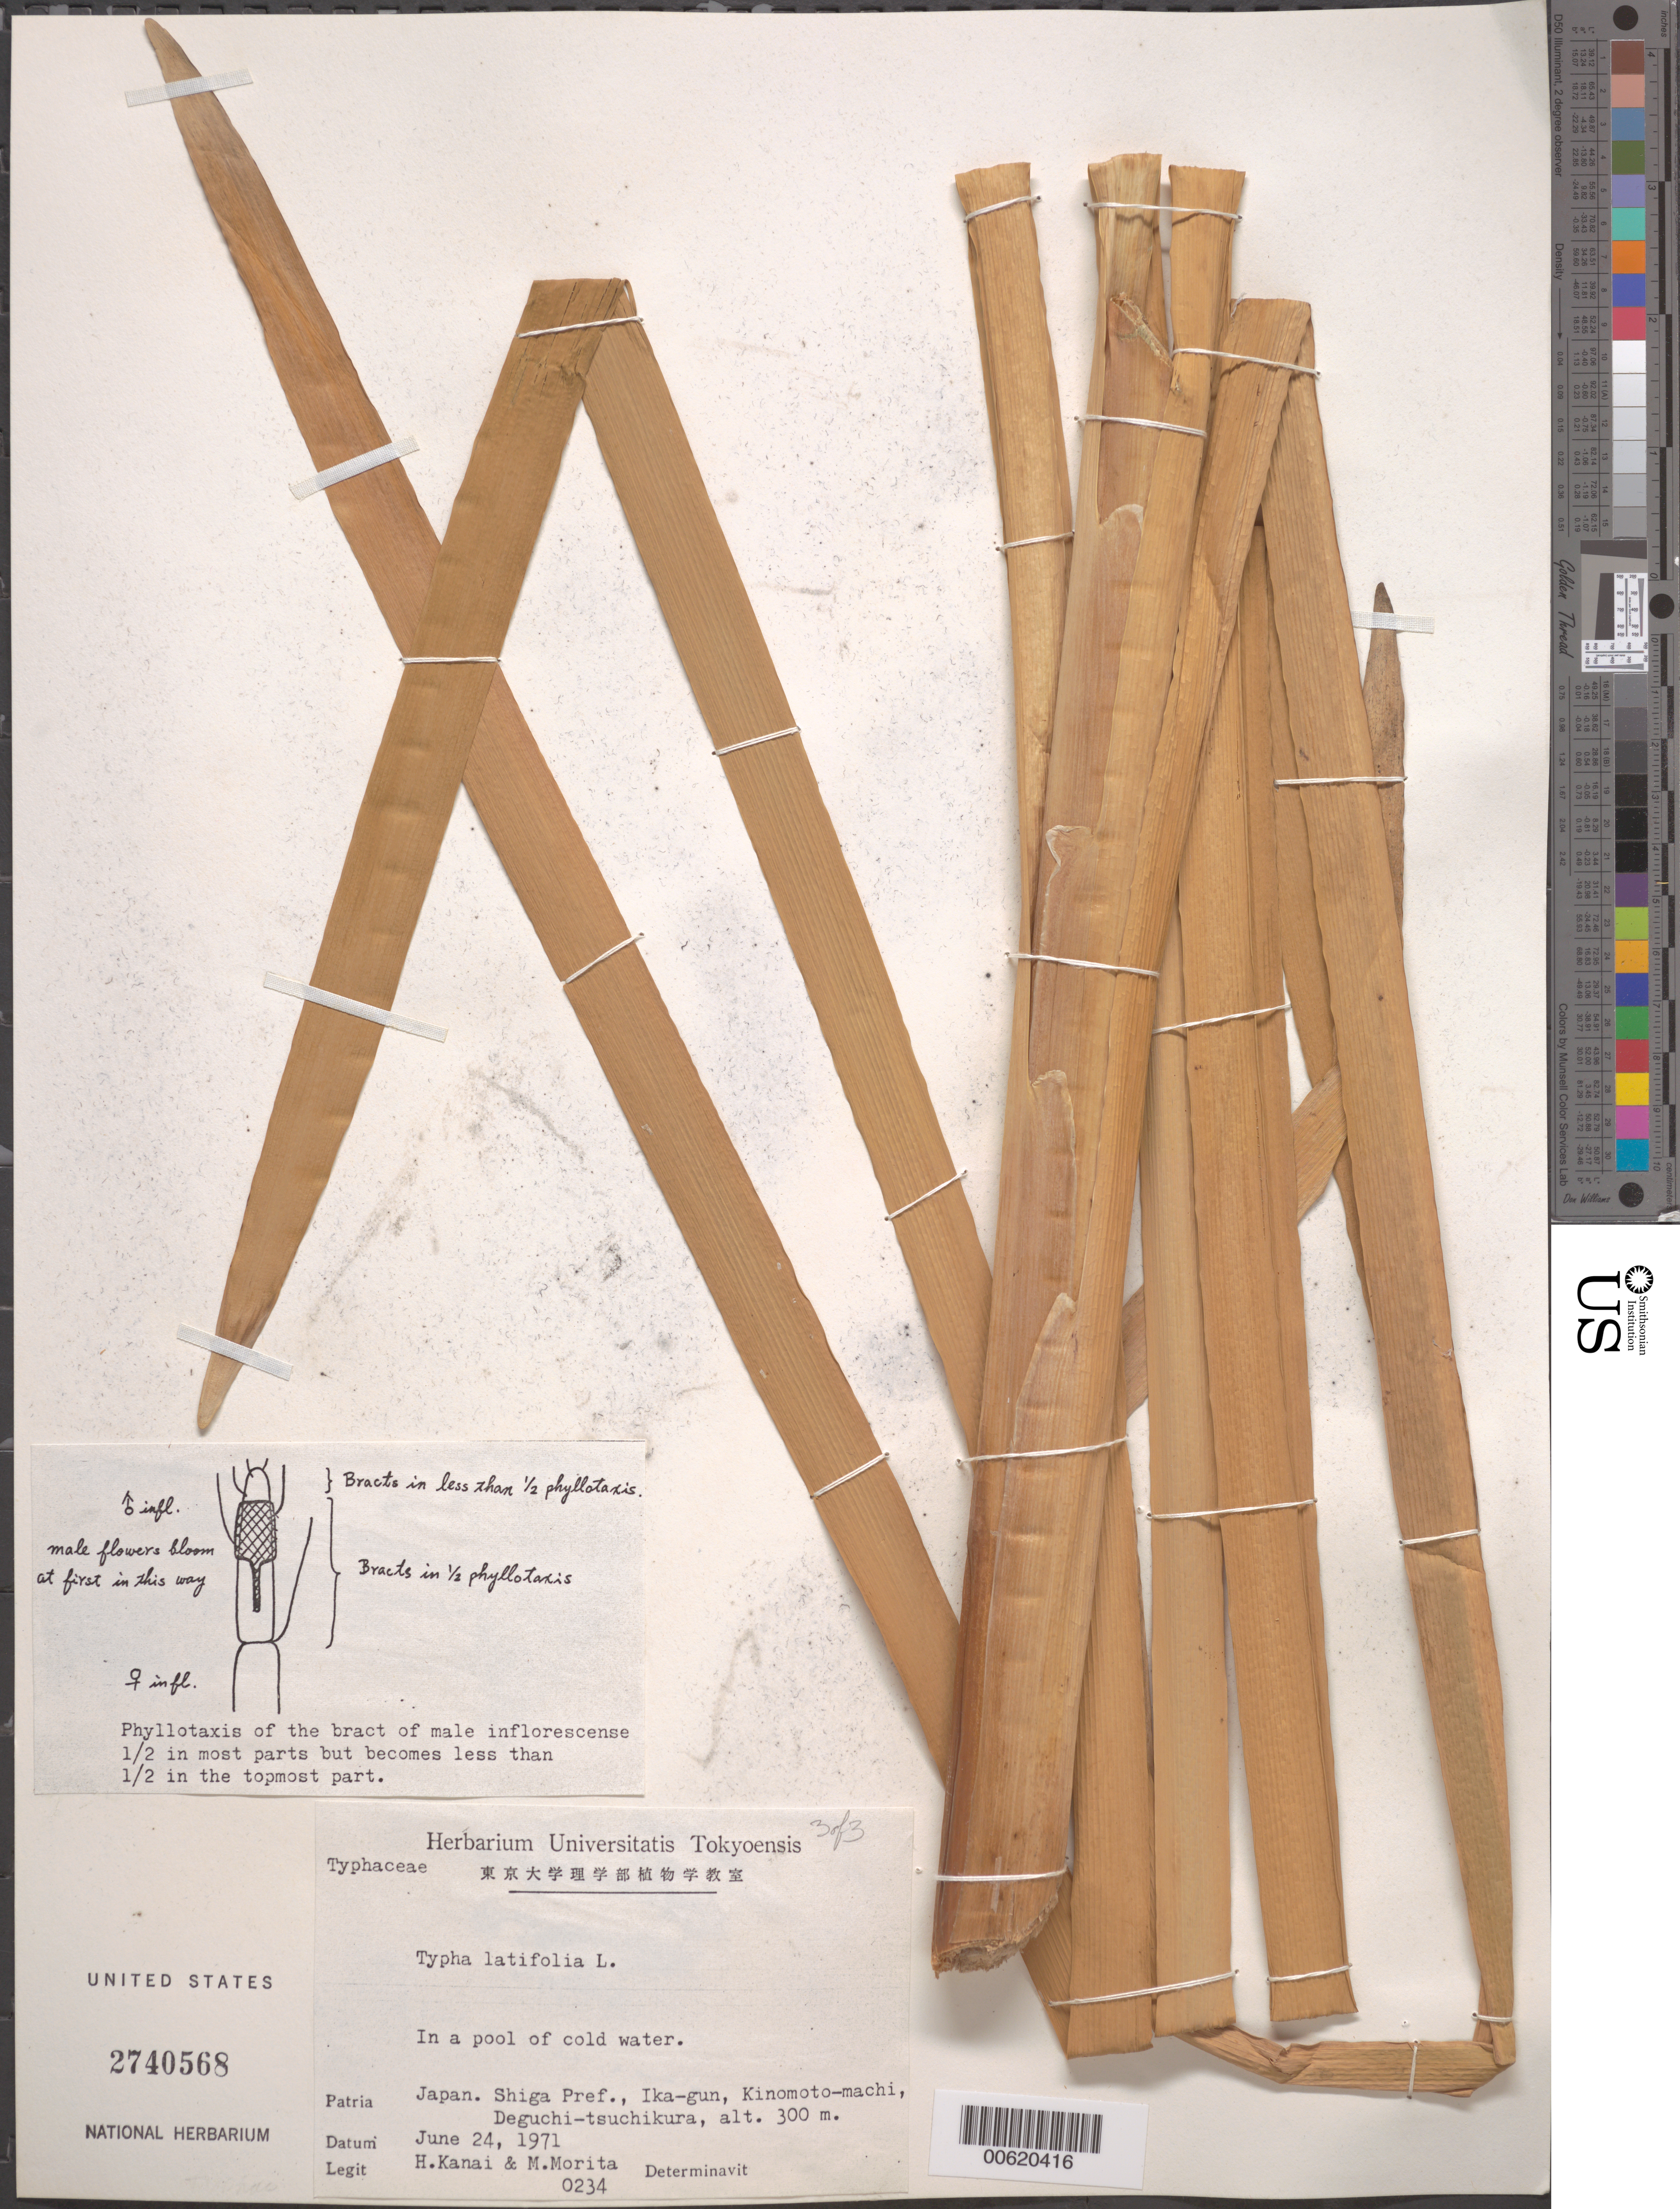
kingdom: Plantae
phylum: Tracheophyta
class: Liliopsida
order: Poales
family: Typhaceae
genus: Typha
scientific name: Typha latifolia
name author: L.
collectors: H. Kanai & M. Morita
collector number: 0234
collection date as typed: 24 Jun 1971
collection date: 1971-06-24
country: Japan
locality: Shiga Pref., Ika-gun, Kinomoto-machi, Deguchi-tsuchikura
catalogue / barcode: US 2740568